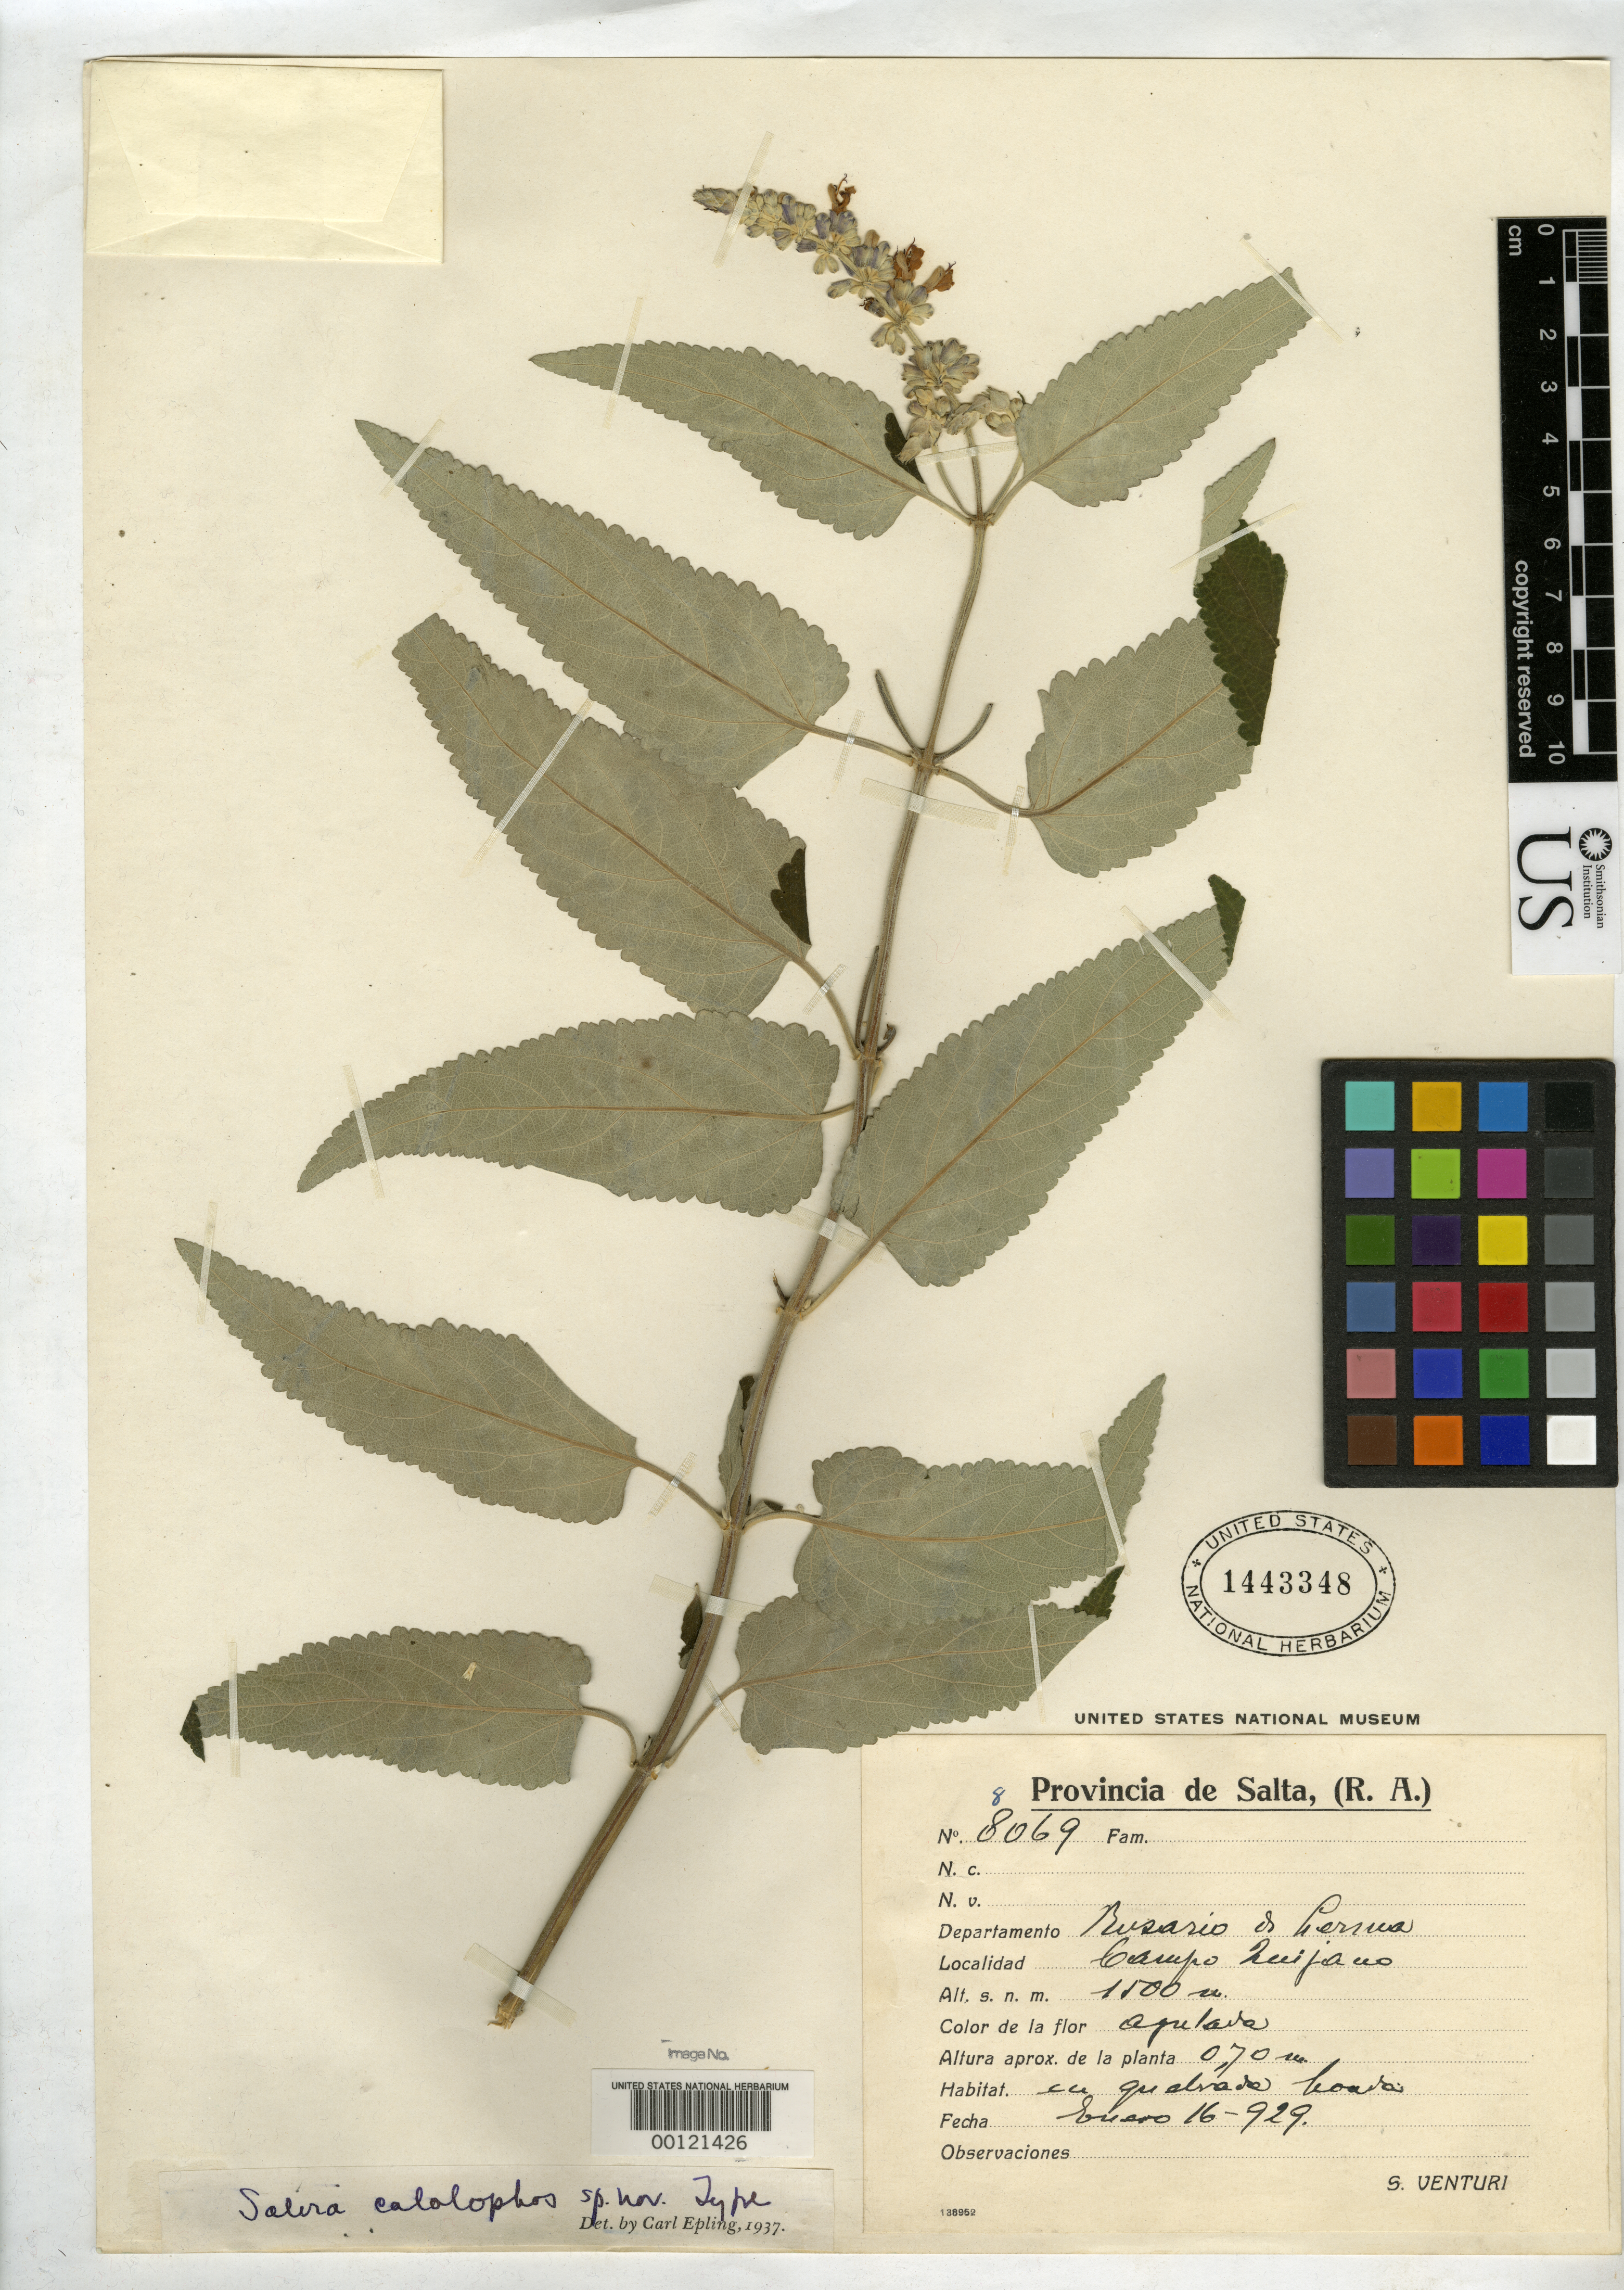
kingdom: Plantae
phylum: Tracheophyta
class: Magnoliopsida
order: Lamiales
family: Lamiaceae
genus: Salvia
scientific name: Salvia calolophos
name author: Epling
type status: Holotype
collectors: S. Venturi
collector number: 8069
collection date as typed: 16 Jan 1929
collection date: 1929-01-16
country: Argentina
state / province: Salta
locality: Campo Zuijauo.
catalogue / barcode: US 1443348